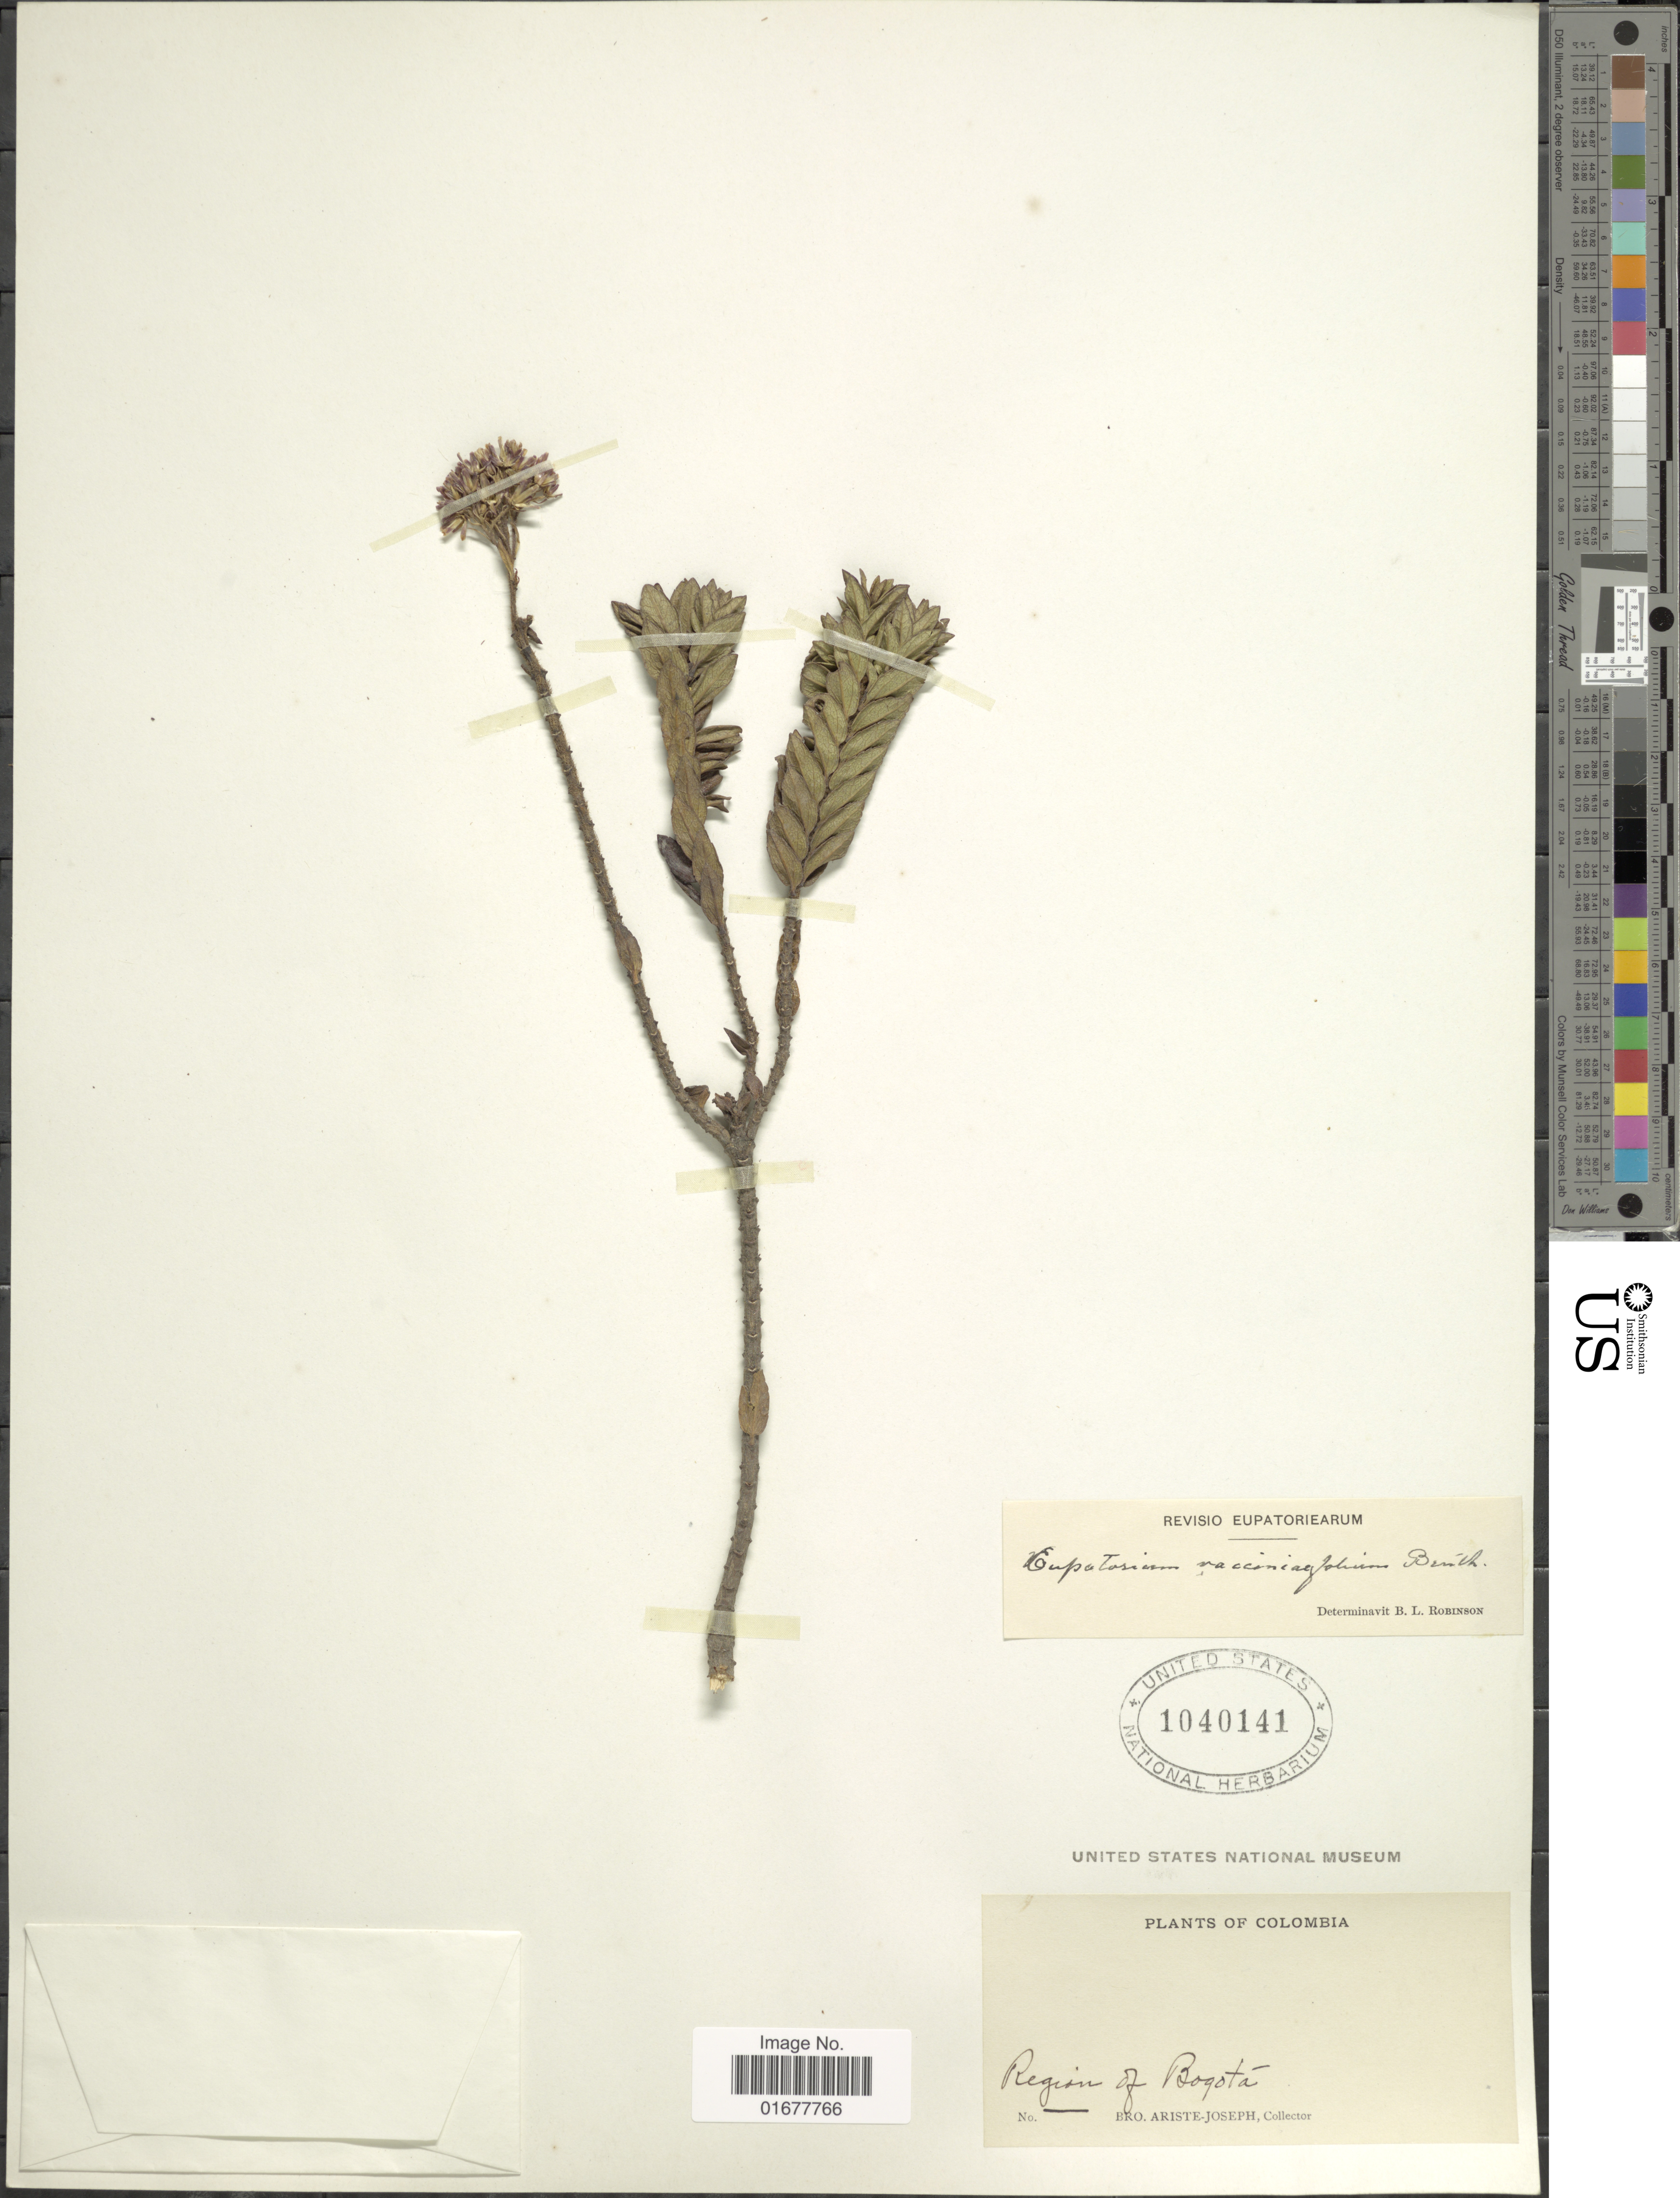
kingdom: Plantae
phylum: Tracheophyta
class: Magnoliopsida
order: Asterales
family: Asteraceae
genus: Ageratina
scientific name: Ageratina vacciniaefolia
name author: (Benth.) R.M. King & H. Rob.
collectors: Bro. Ariste-Joseph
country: Colombia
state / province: Bogota D.C.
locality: Region of Bogota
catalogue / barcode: US 1040141